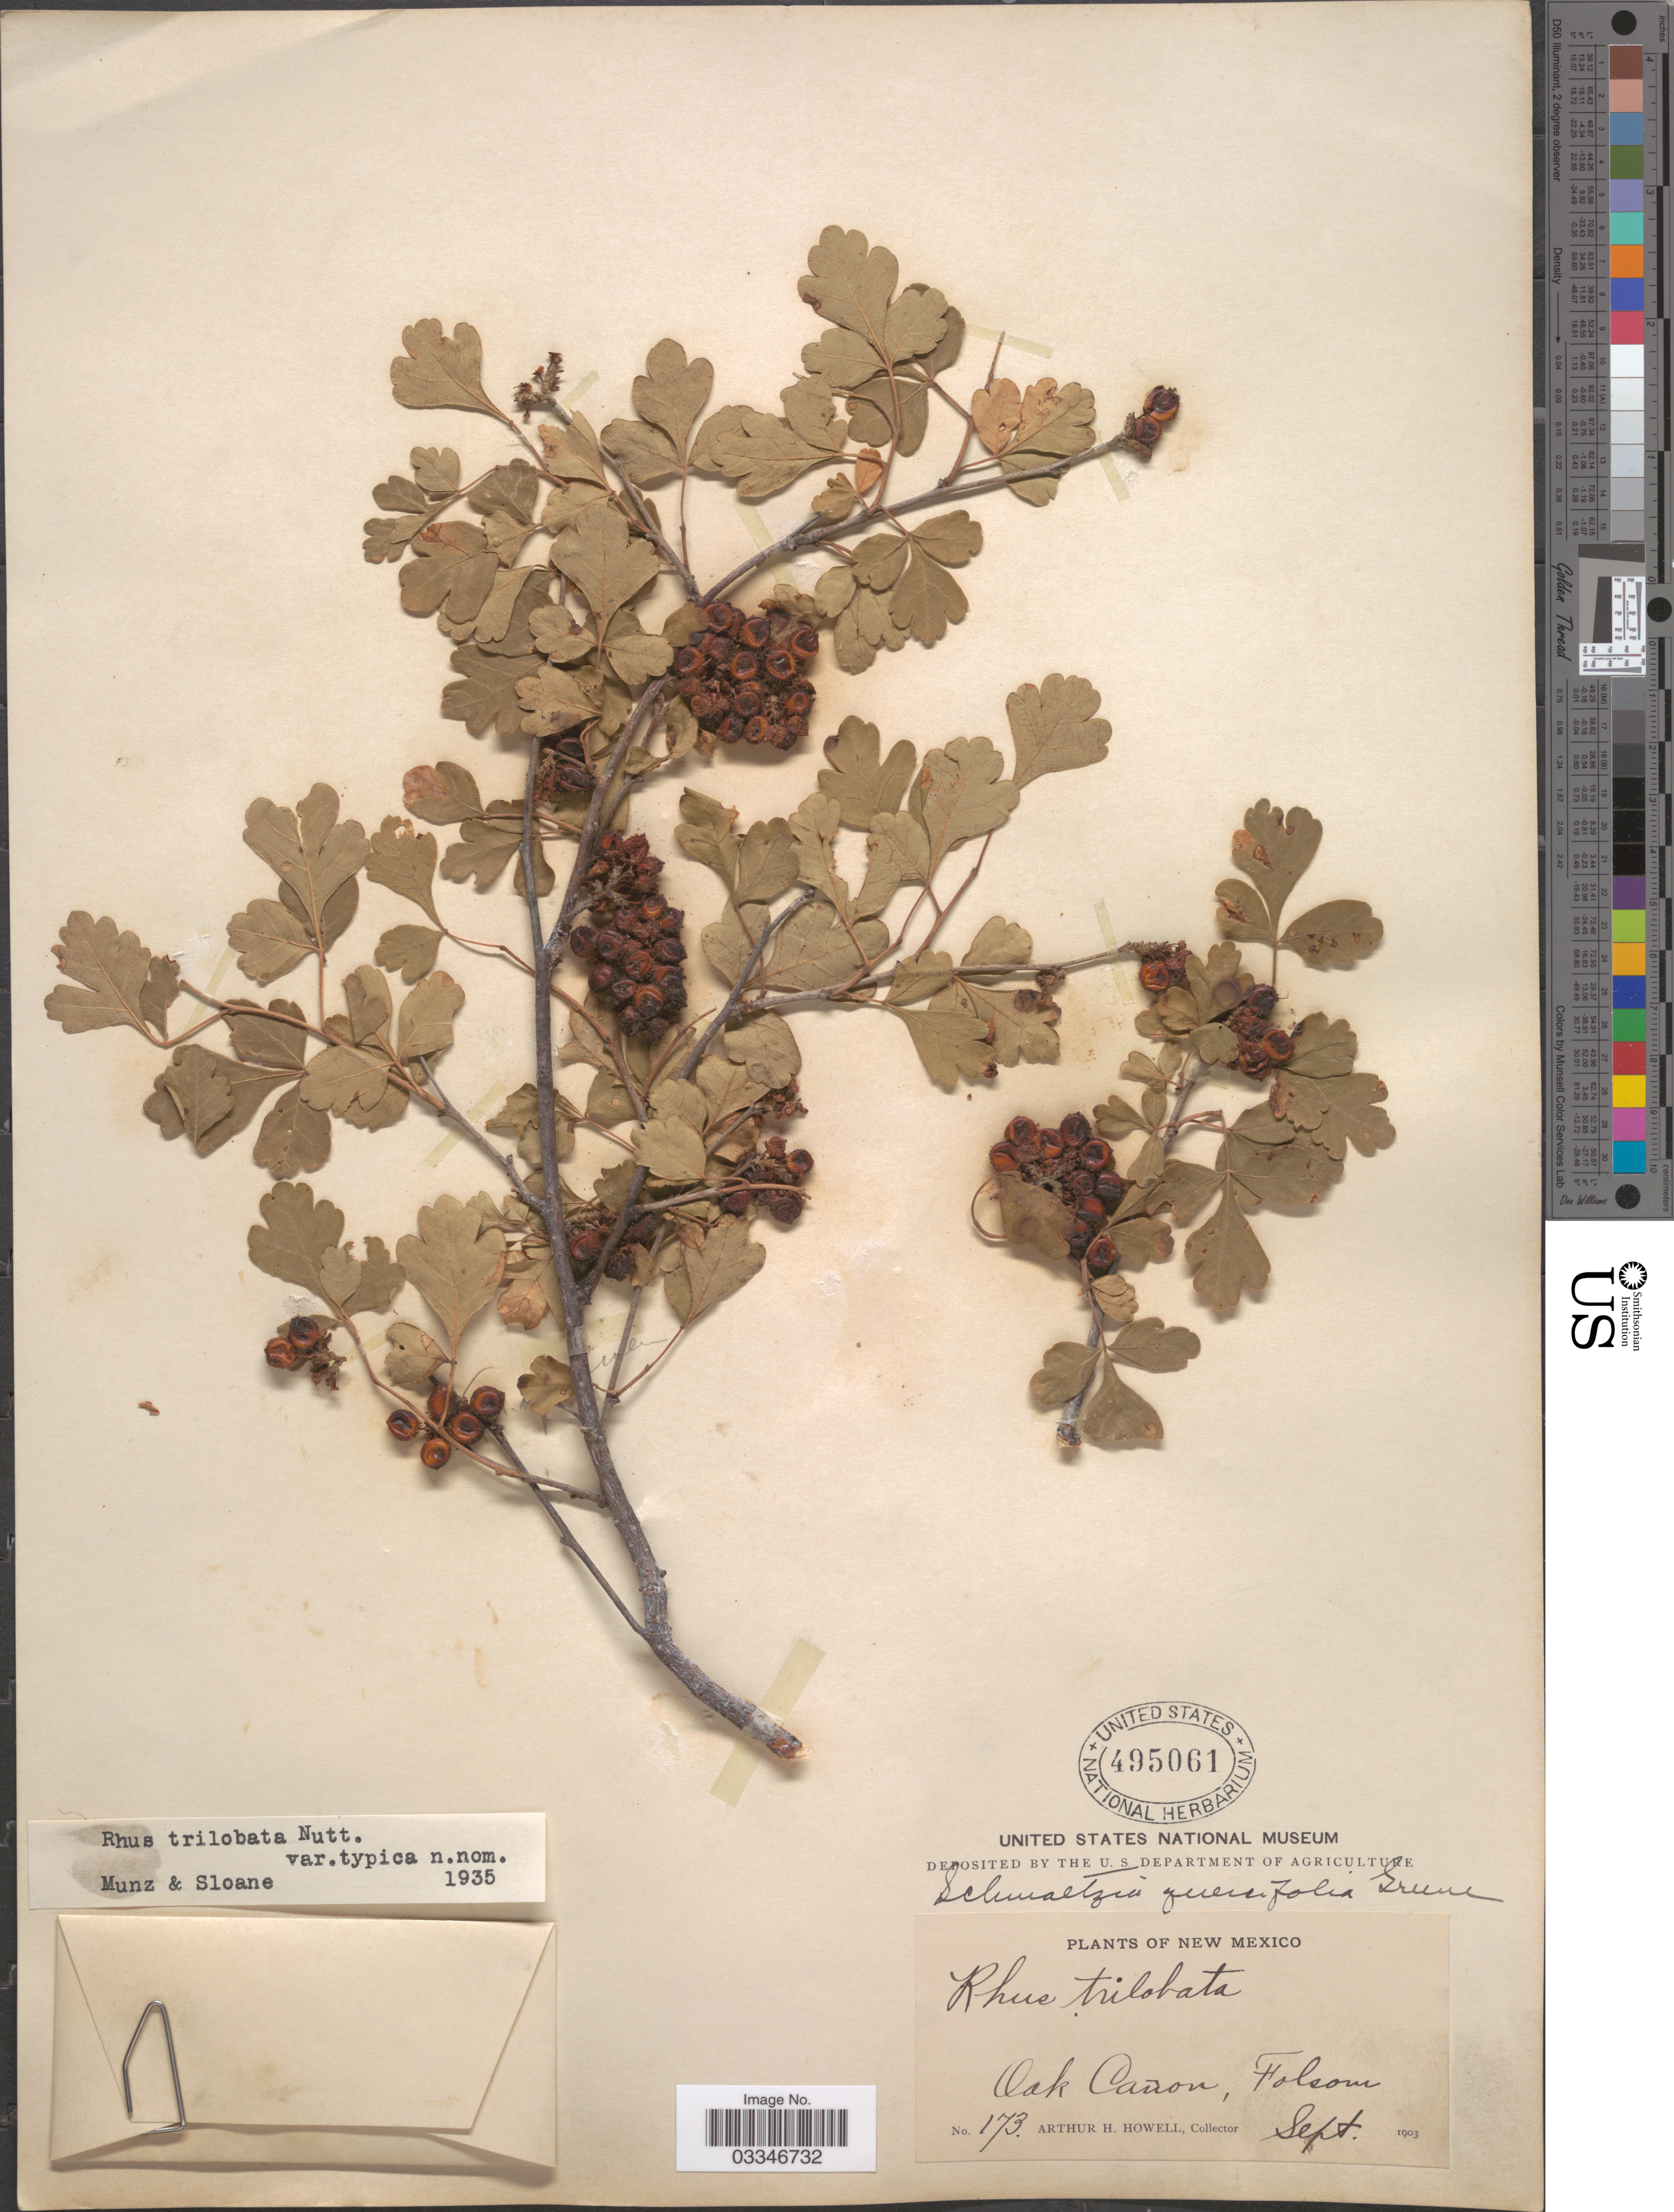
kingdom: Plantae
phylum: Tracheophyta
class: Magnoliopsida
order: Sapindales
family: Anacardiaceae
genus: Rhus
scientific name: Rhus trilobata var. typica Munz & Sloane ined.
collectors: A. Howell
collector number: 173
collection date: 1903-09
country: United States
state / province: New Mexico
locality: Oak Cañon. Folsom.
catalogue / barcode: US 495061